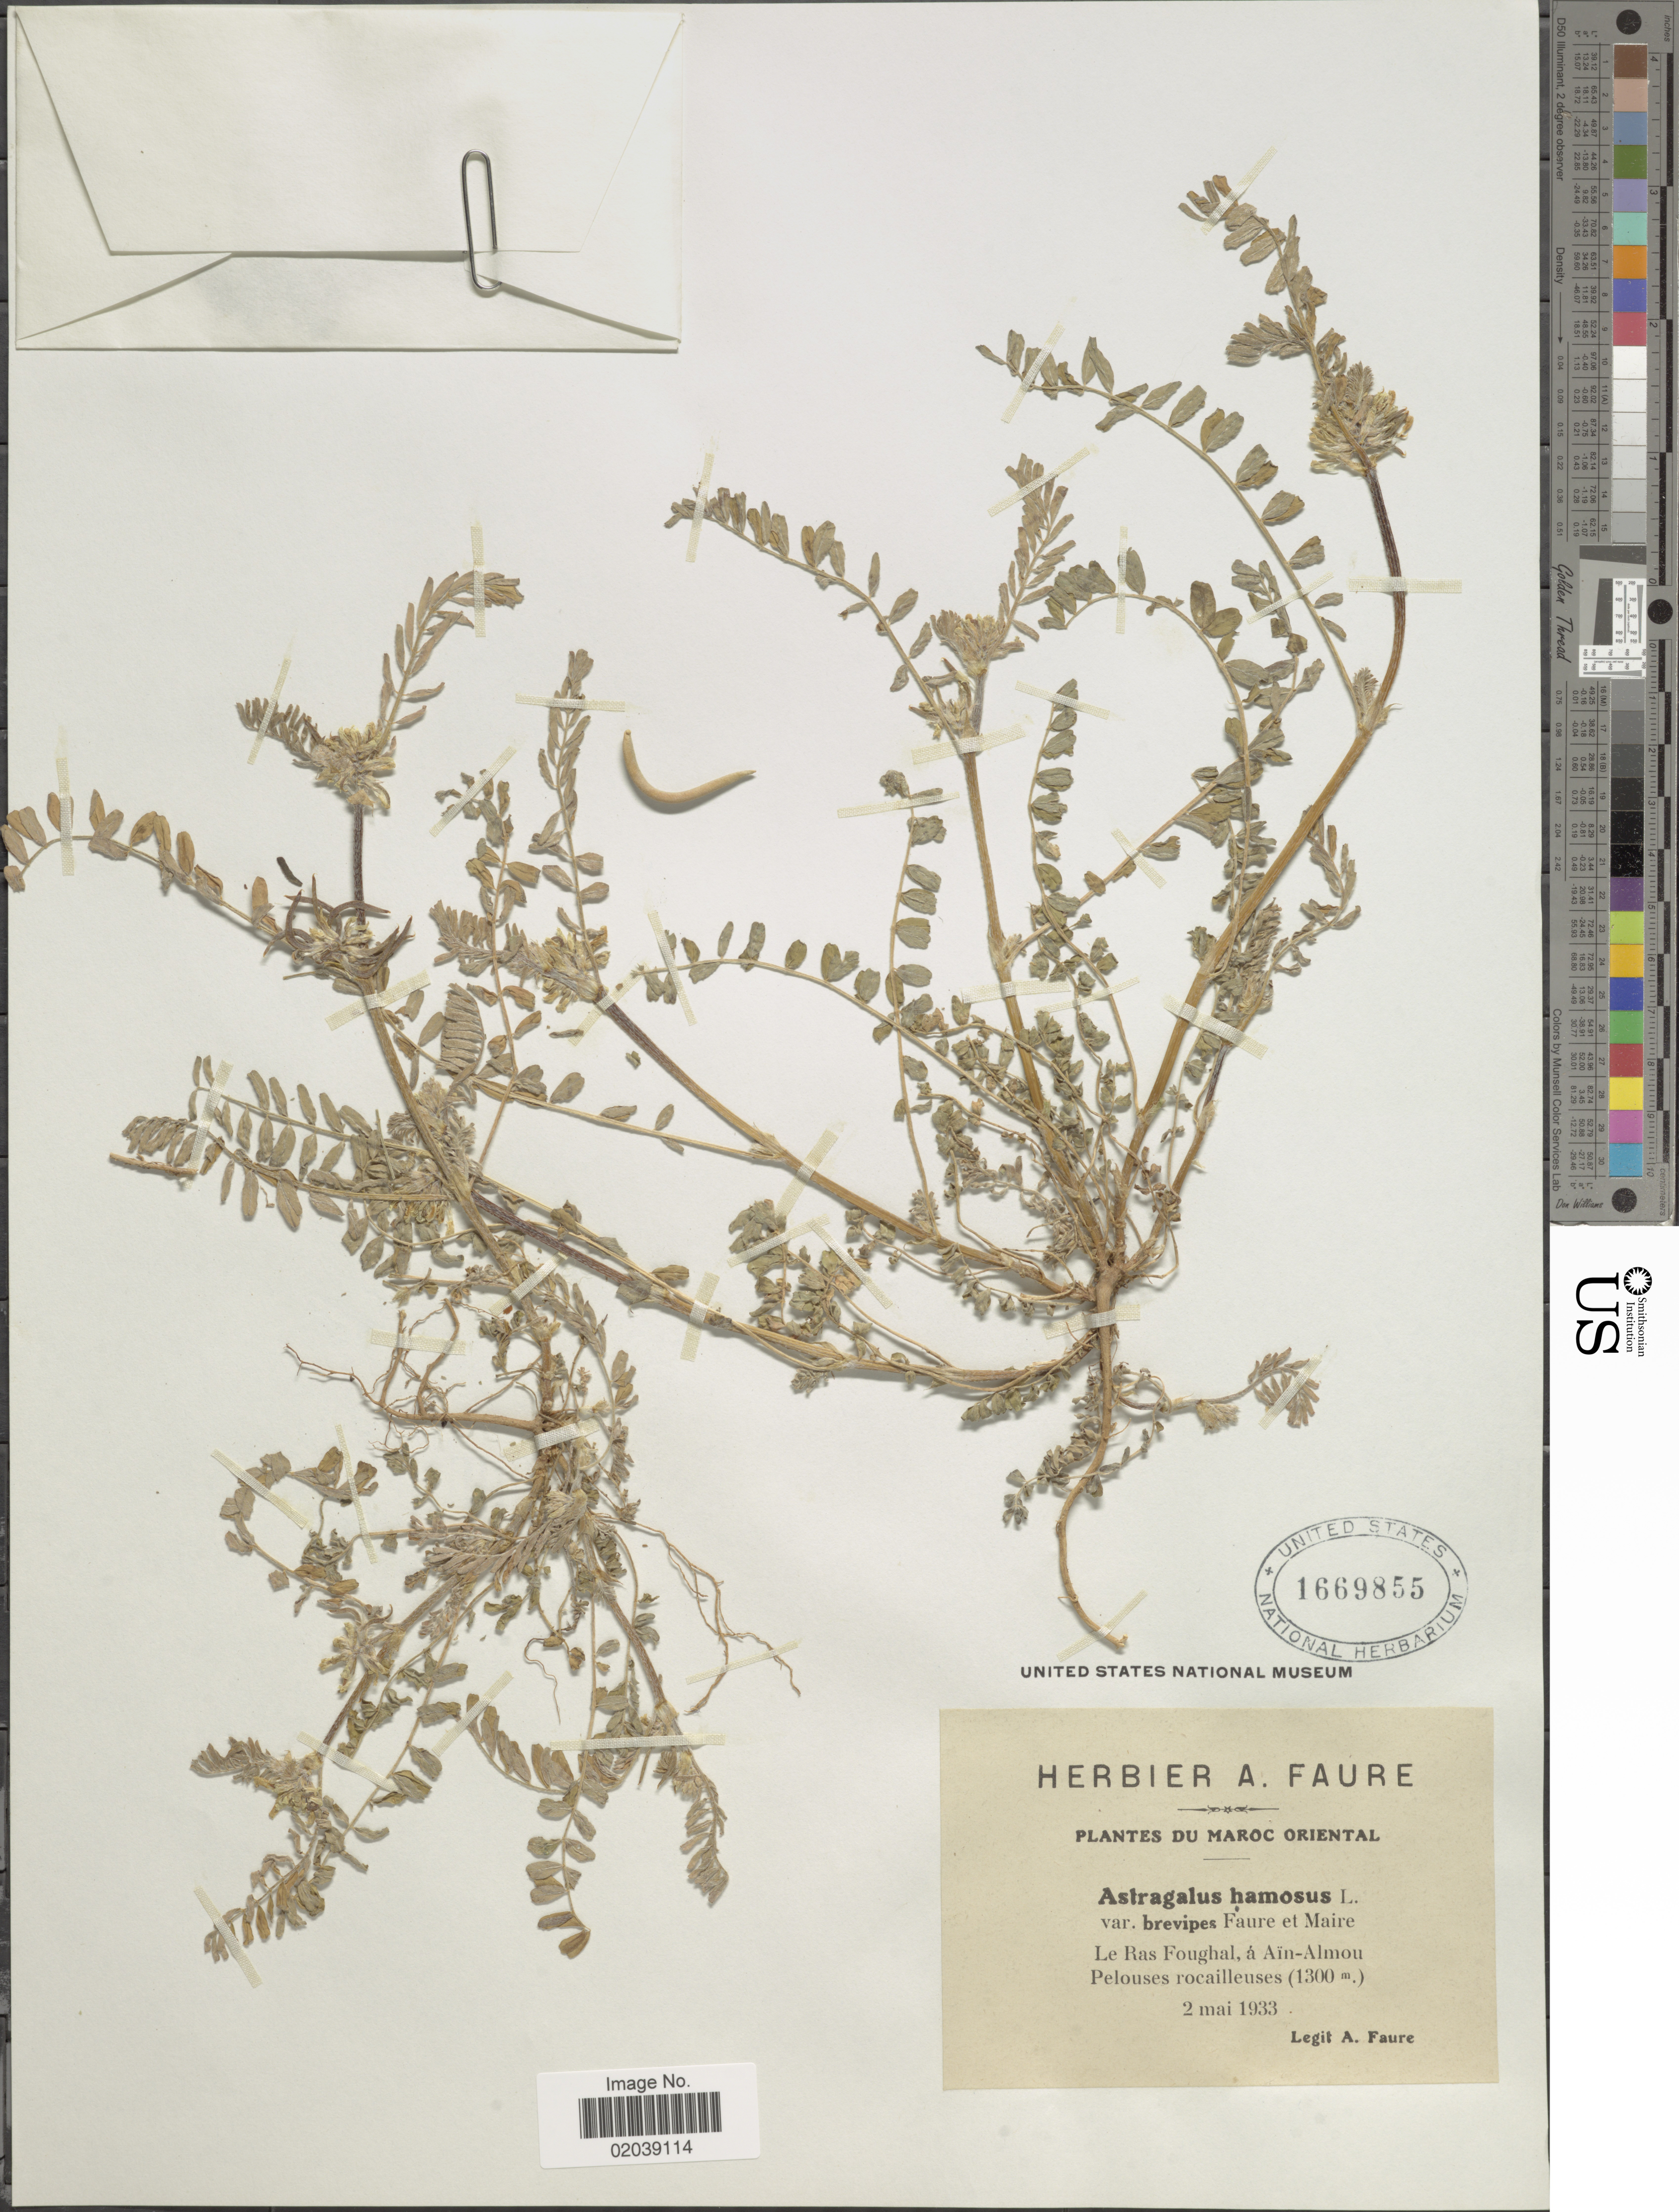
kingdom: Plantae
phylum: Tracheophyta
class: Magnoliopsida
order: Fabales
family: Fabaceae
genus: Astragalus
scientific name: Astragalus hamosus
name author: L.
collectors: A. Faure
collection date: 1933-05-02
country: Morocco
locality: Maroc Oriental. Le Ras Foughal, a Ain- ALmou Pelouses rocailleuses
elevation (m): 1300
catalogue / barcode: US 1669855